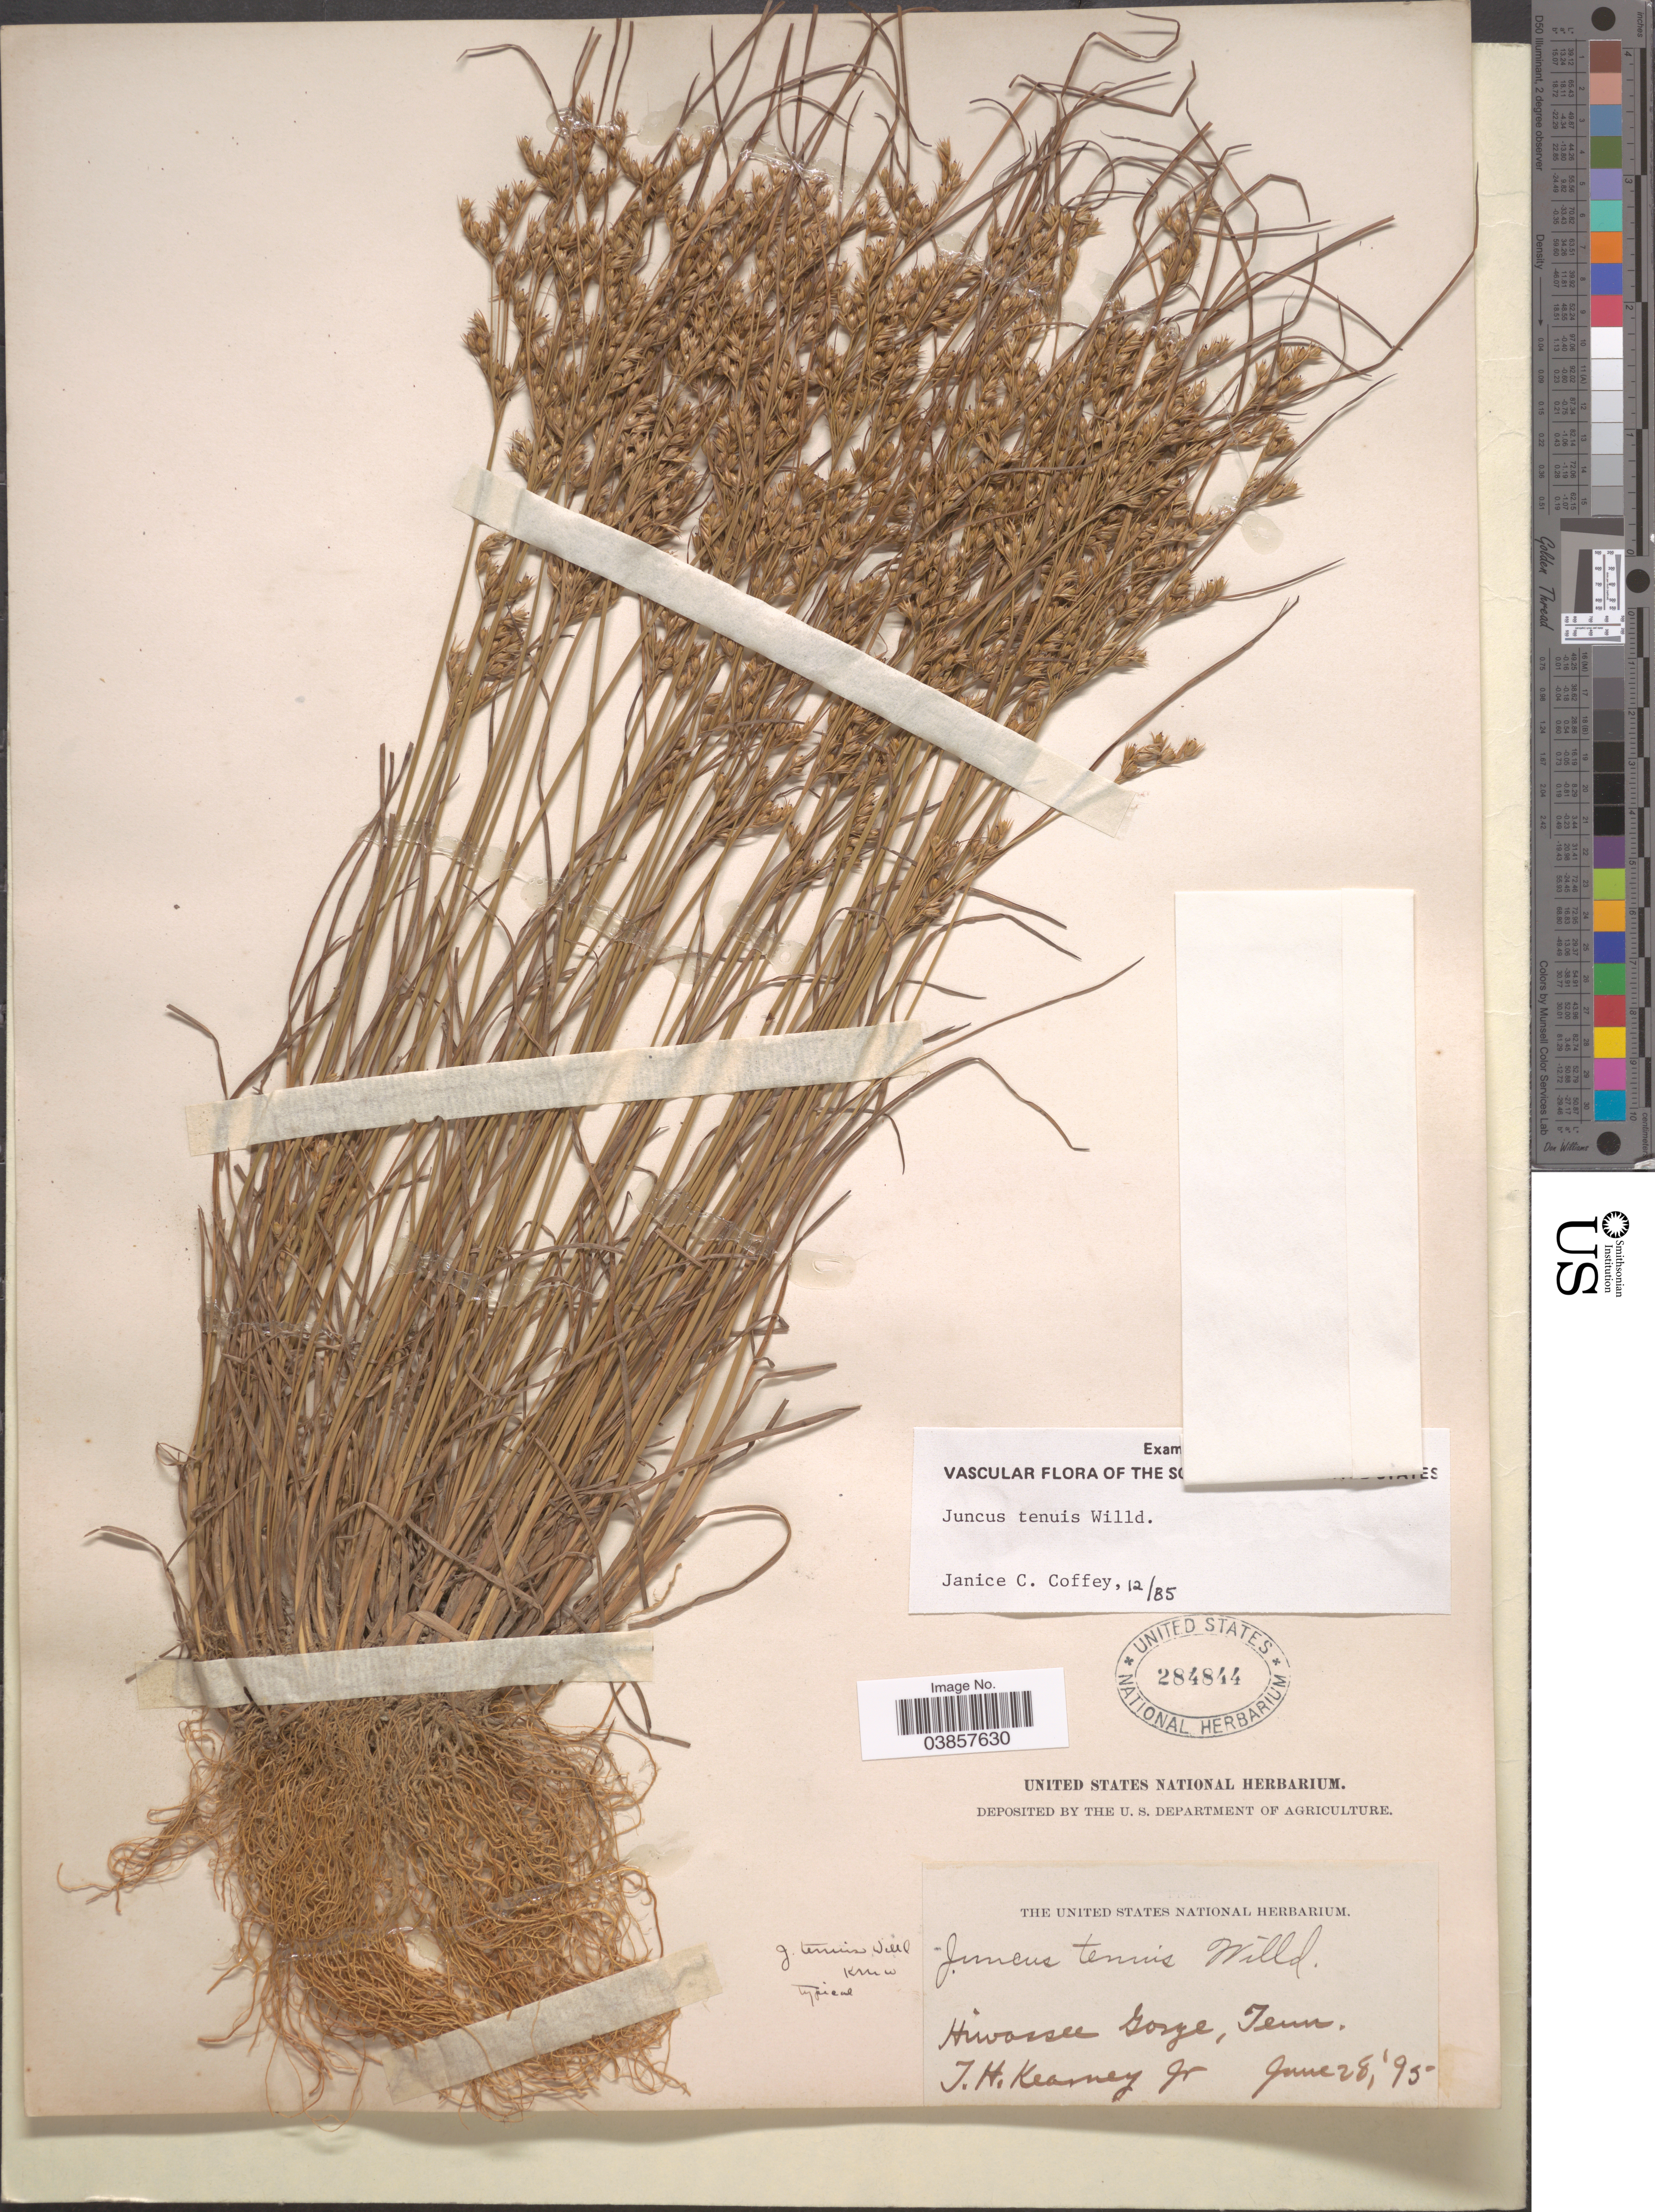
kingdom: Plantae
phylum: Tracheophyta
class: Liliopsida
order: Poales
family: Juncaceae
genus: Juncus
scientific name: Juncus tenuis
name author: Willd.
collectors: T. H. Kearney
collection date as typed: Transcribed d/m/y: 28/6/95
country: United States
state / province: Tennessee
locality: Hiwassee Gorge.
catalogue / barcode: US 284844